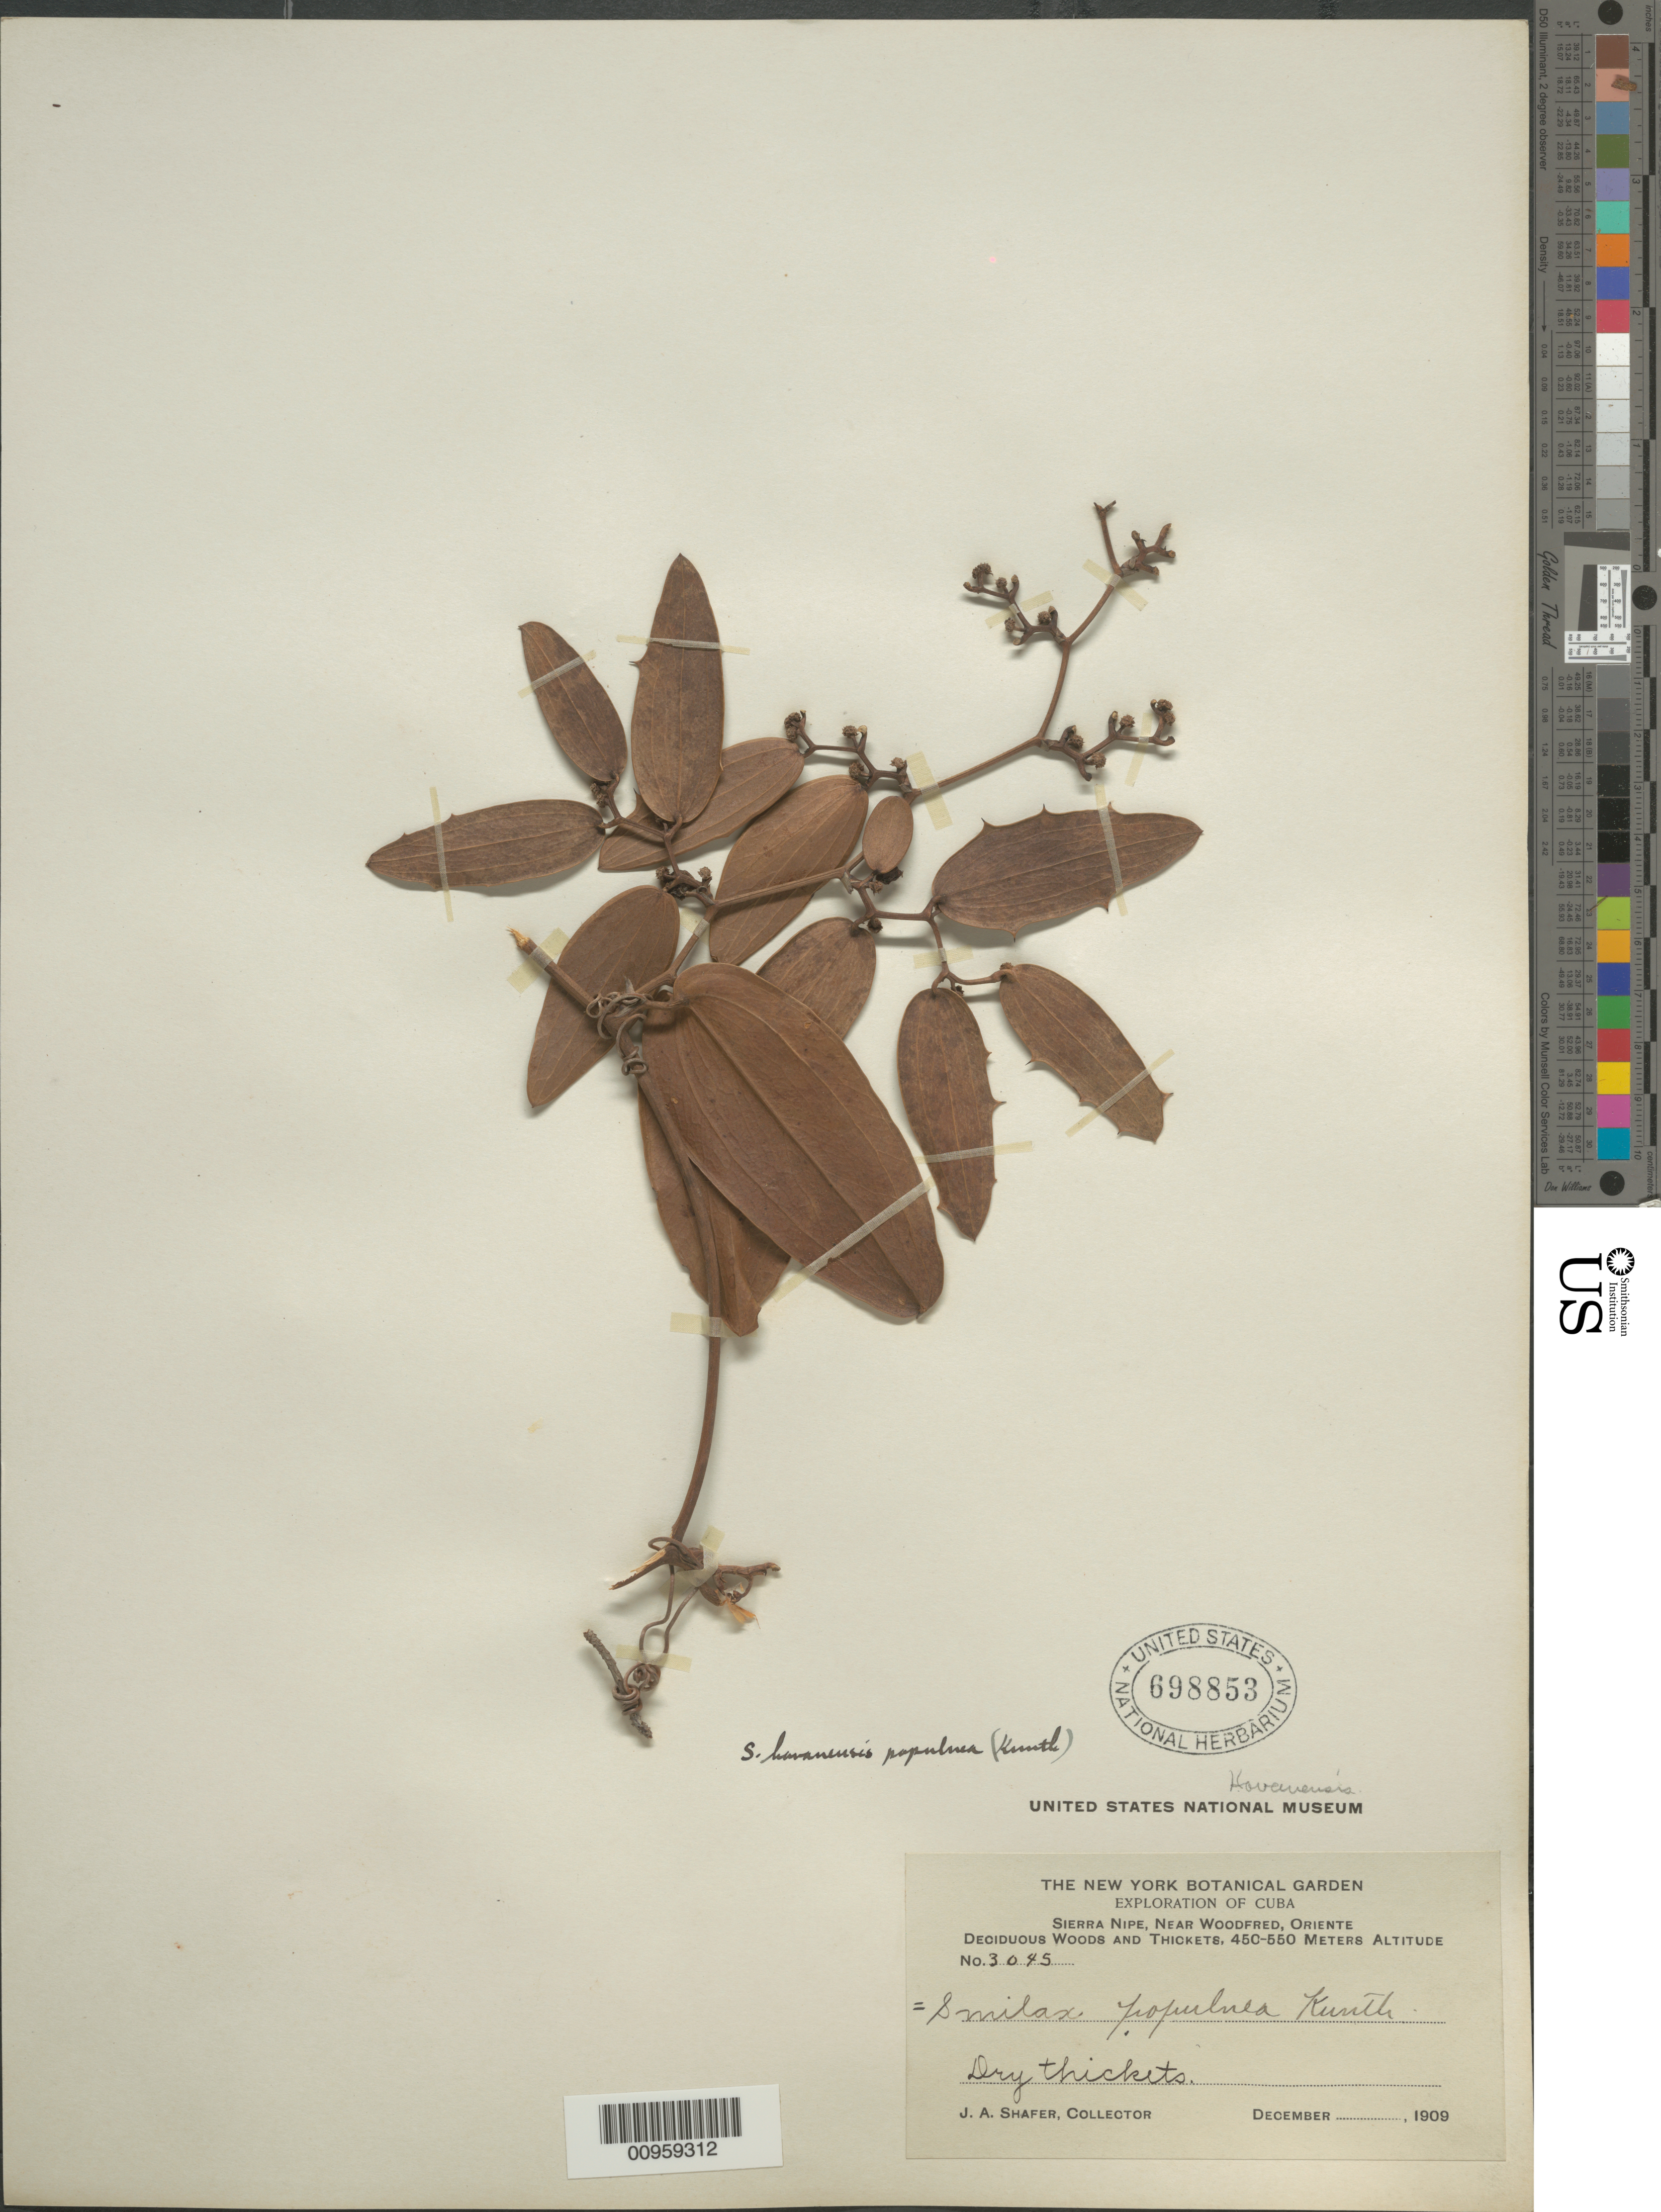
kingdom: Plantae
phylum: Tracheophyta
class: Liliopsida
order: Liliales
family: Smilacaceae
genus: Smilax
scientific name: Smilax populnea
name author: Kunth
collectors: J. A. Shafer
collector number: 3045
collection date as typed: Dec 1909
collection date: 1909-12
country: Cuba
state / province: Holguín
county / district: Dry forest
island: Cuba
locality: Sierra Nipe, near Woodfred [Oriente]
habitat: Dry thickets in deciduous woods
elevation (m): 450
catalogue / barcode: US 698853